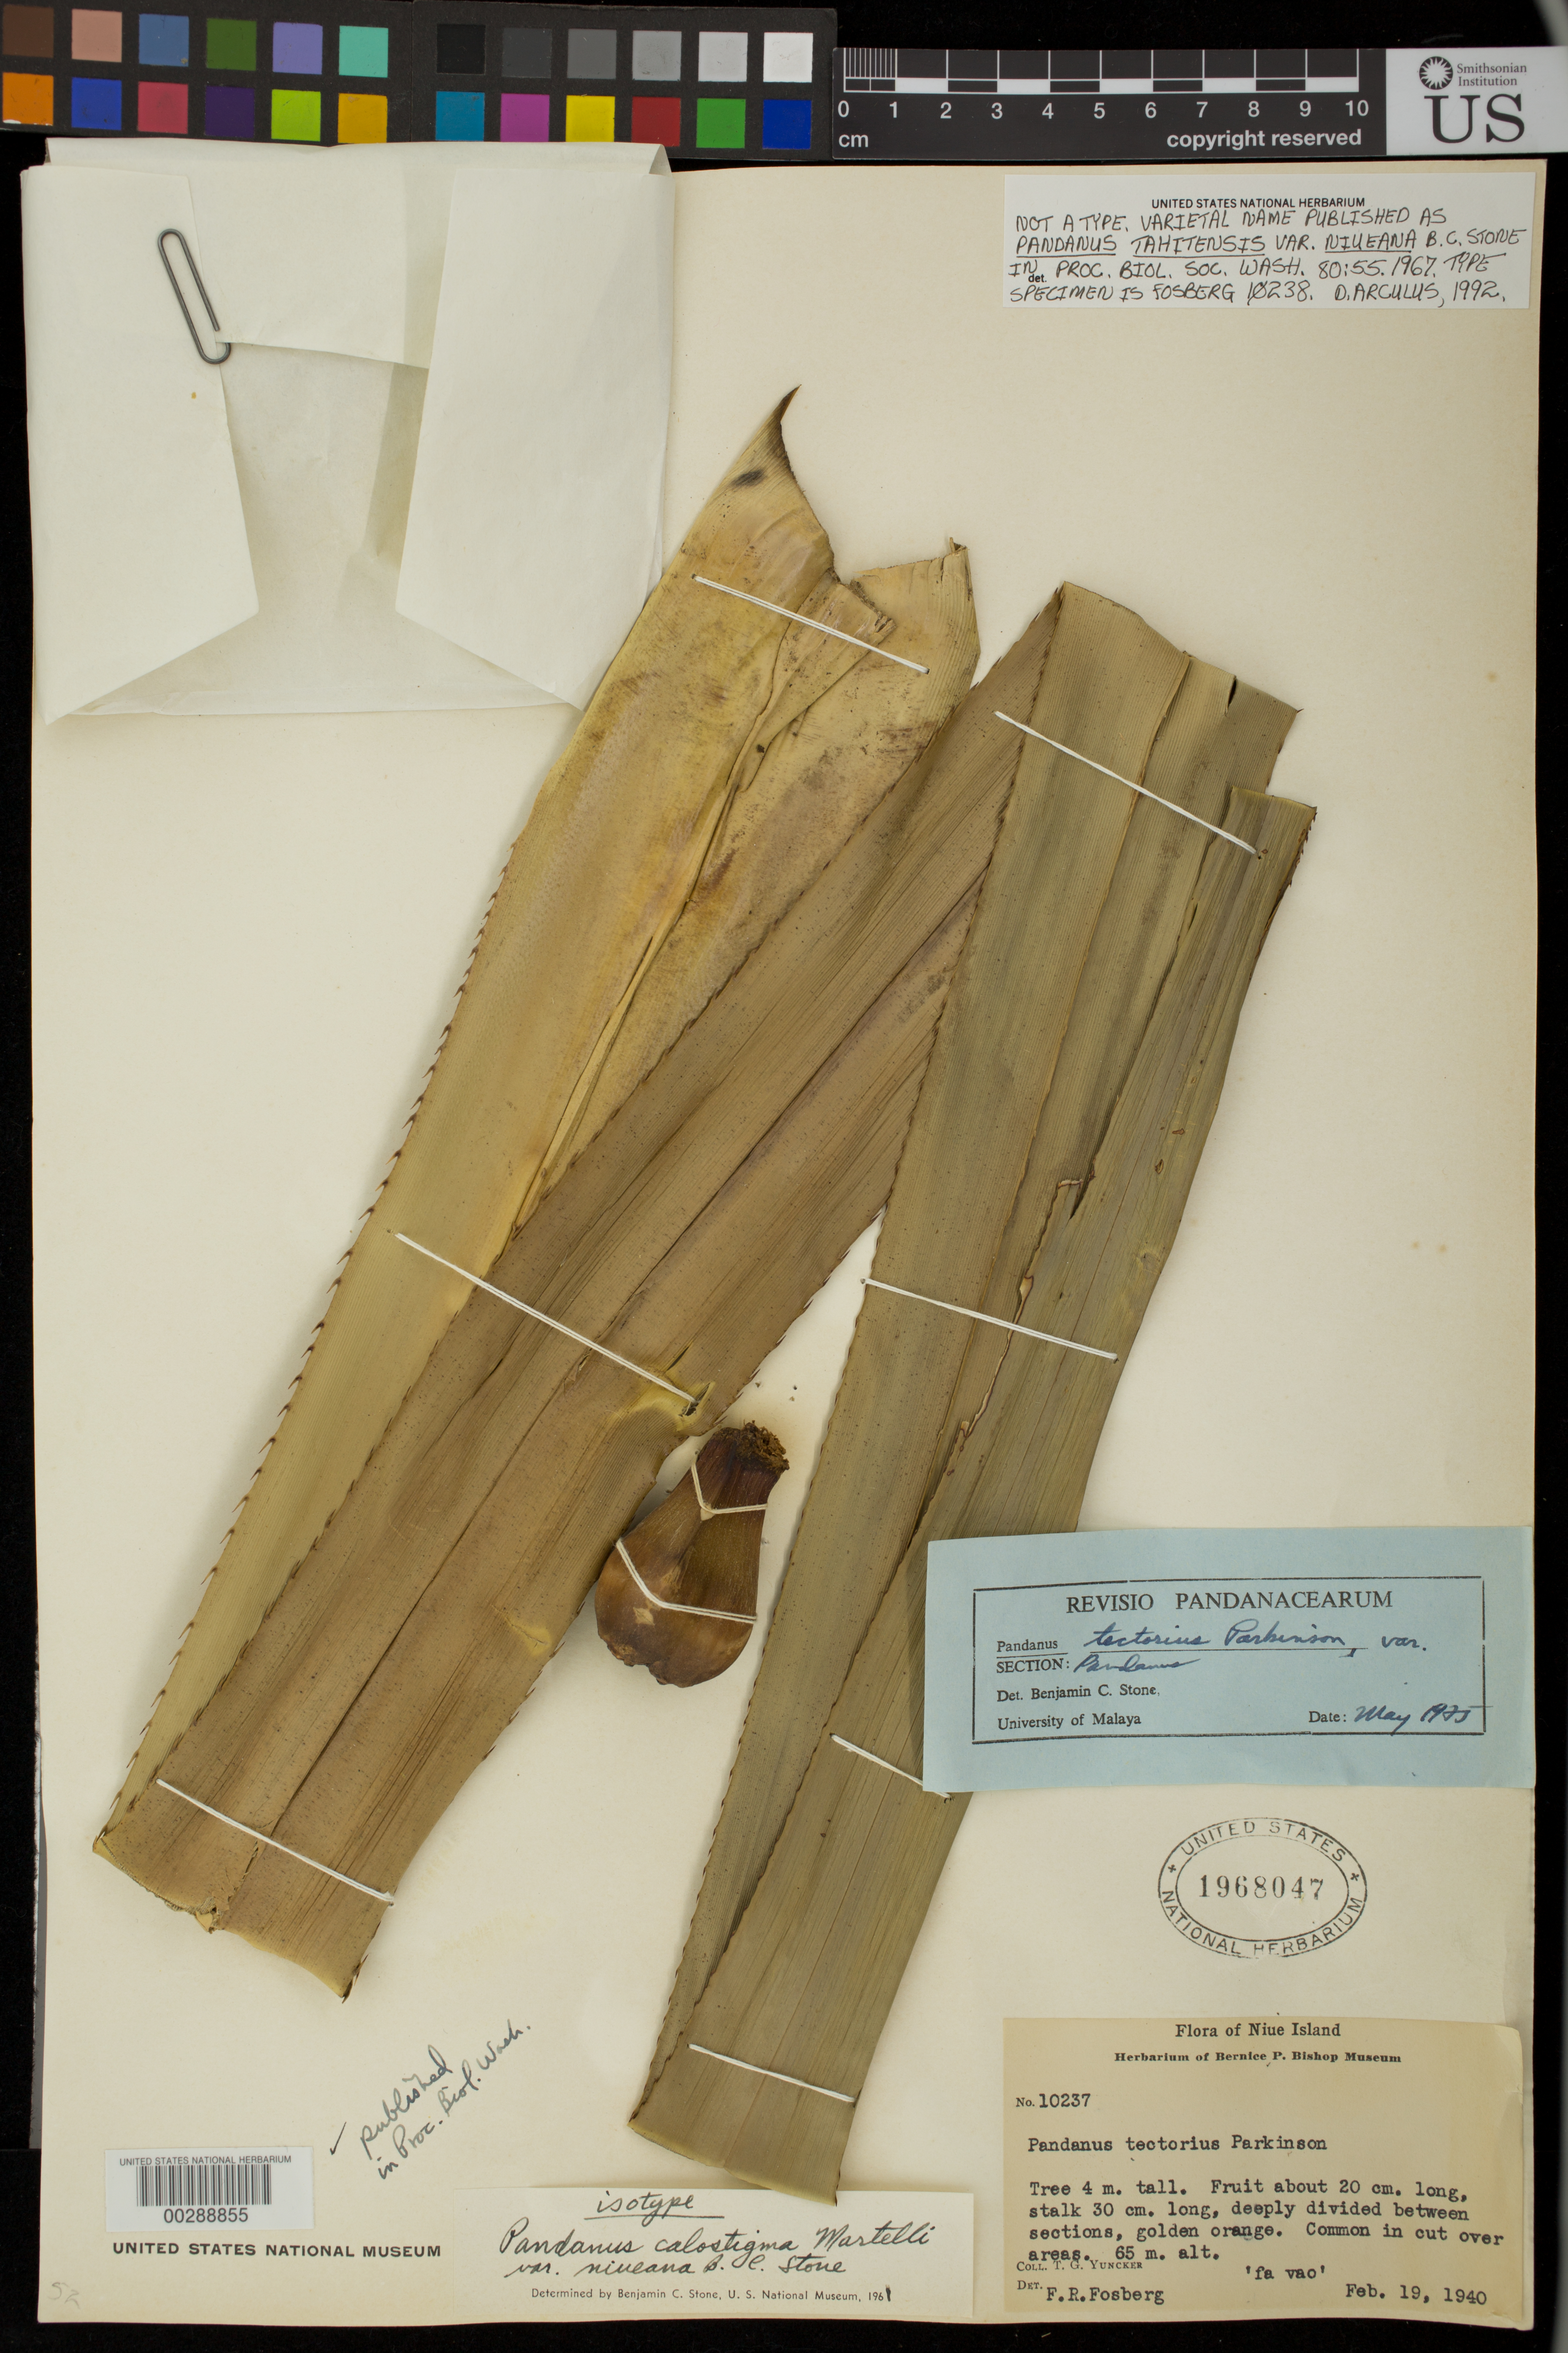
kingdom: Plantae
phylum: Tracheophyta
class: Liliopsida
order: Pandanales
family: Pandanaceae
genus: Pandanus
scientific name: Pandanus tahitensis var. niueana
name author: B.C. Stone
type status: Paratype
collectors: T. G. Yuncker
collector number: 10237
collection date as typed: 19 Feb 1940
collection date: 1940-02-19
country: Niue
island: Niue Island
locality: Savage I.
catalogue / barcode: US 1968047